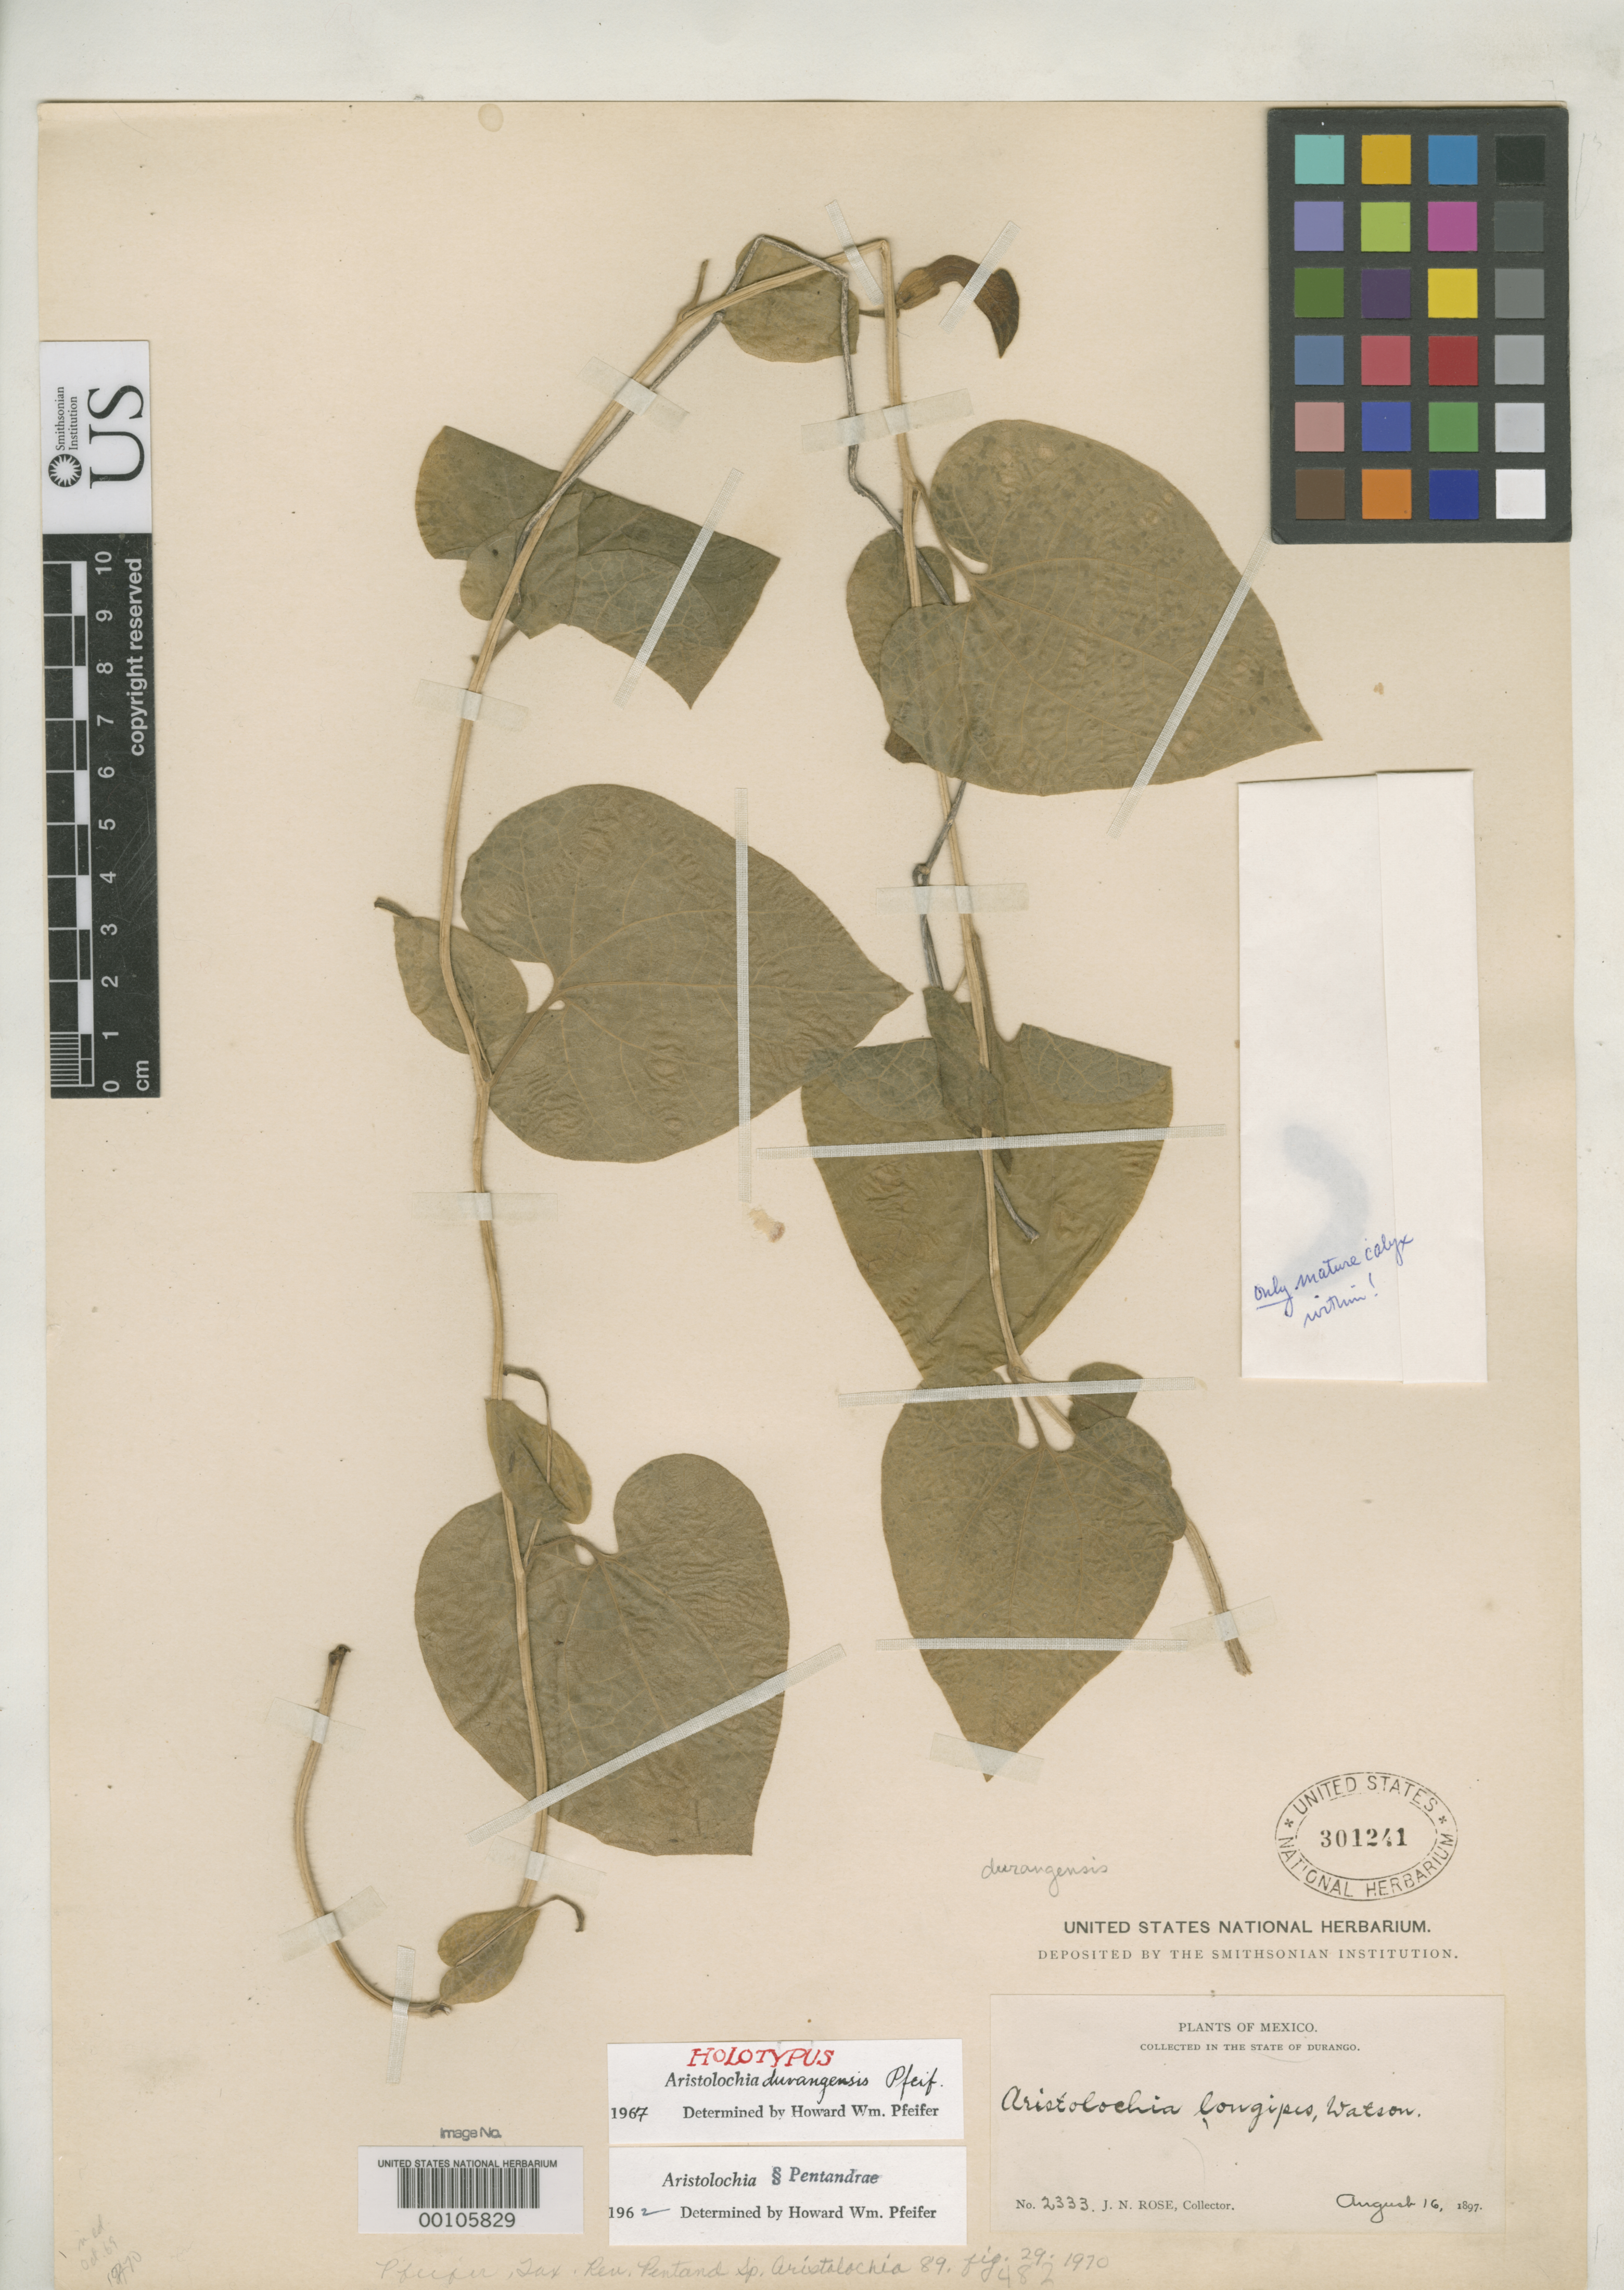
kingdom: Plantae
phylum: Tracheophyta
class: Magnoliopsida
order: Piperales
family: Aristolochiaceae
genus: Aristolochia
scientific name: Aristolochia durangensis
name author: Pfeifer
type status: Holotype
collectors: J. N. Rose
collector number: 2333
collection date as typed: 16 Aug 1897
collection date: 1897-08-16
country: Mexico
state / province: Durango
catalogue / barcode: US 301241